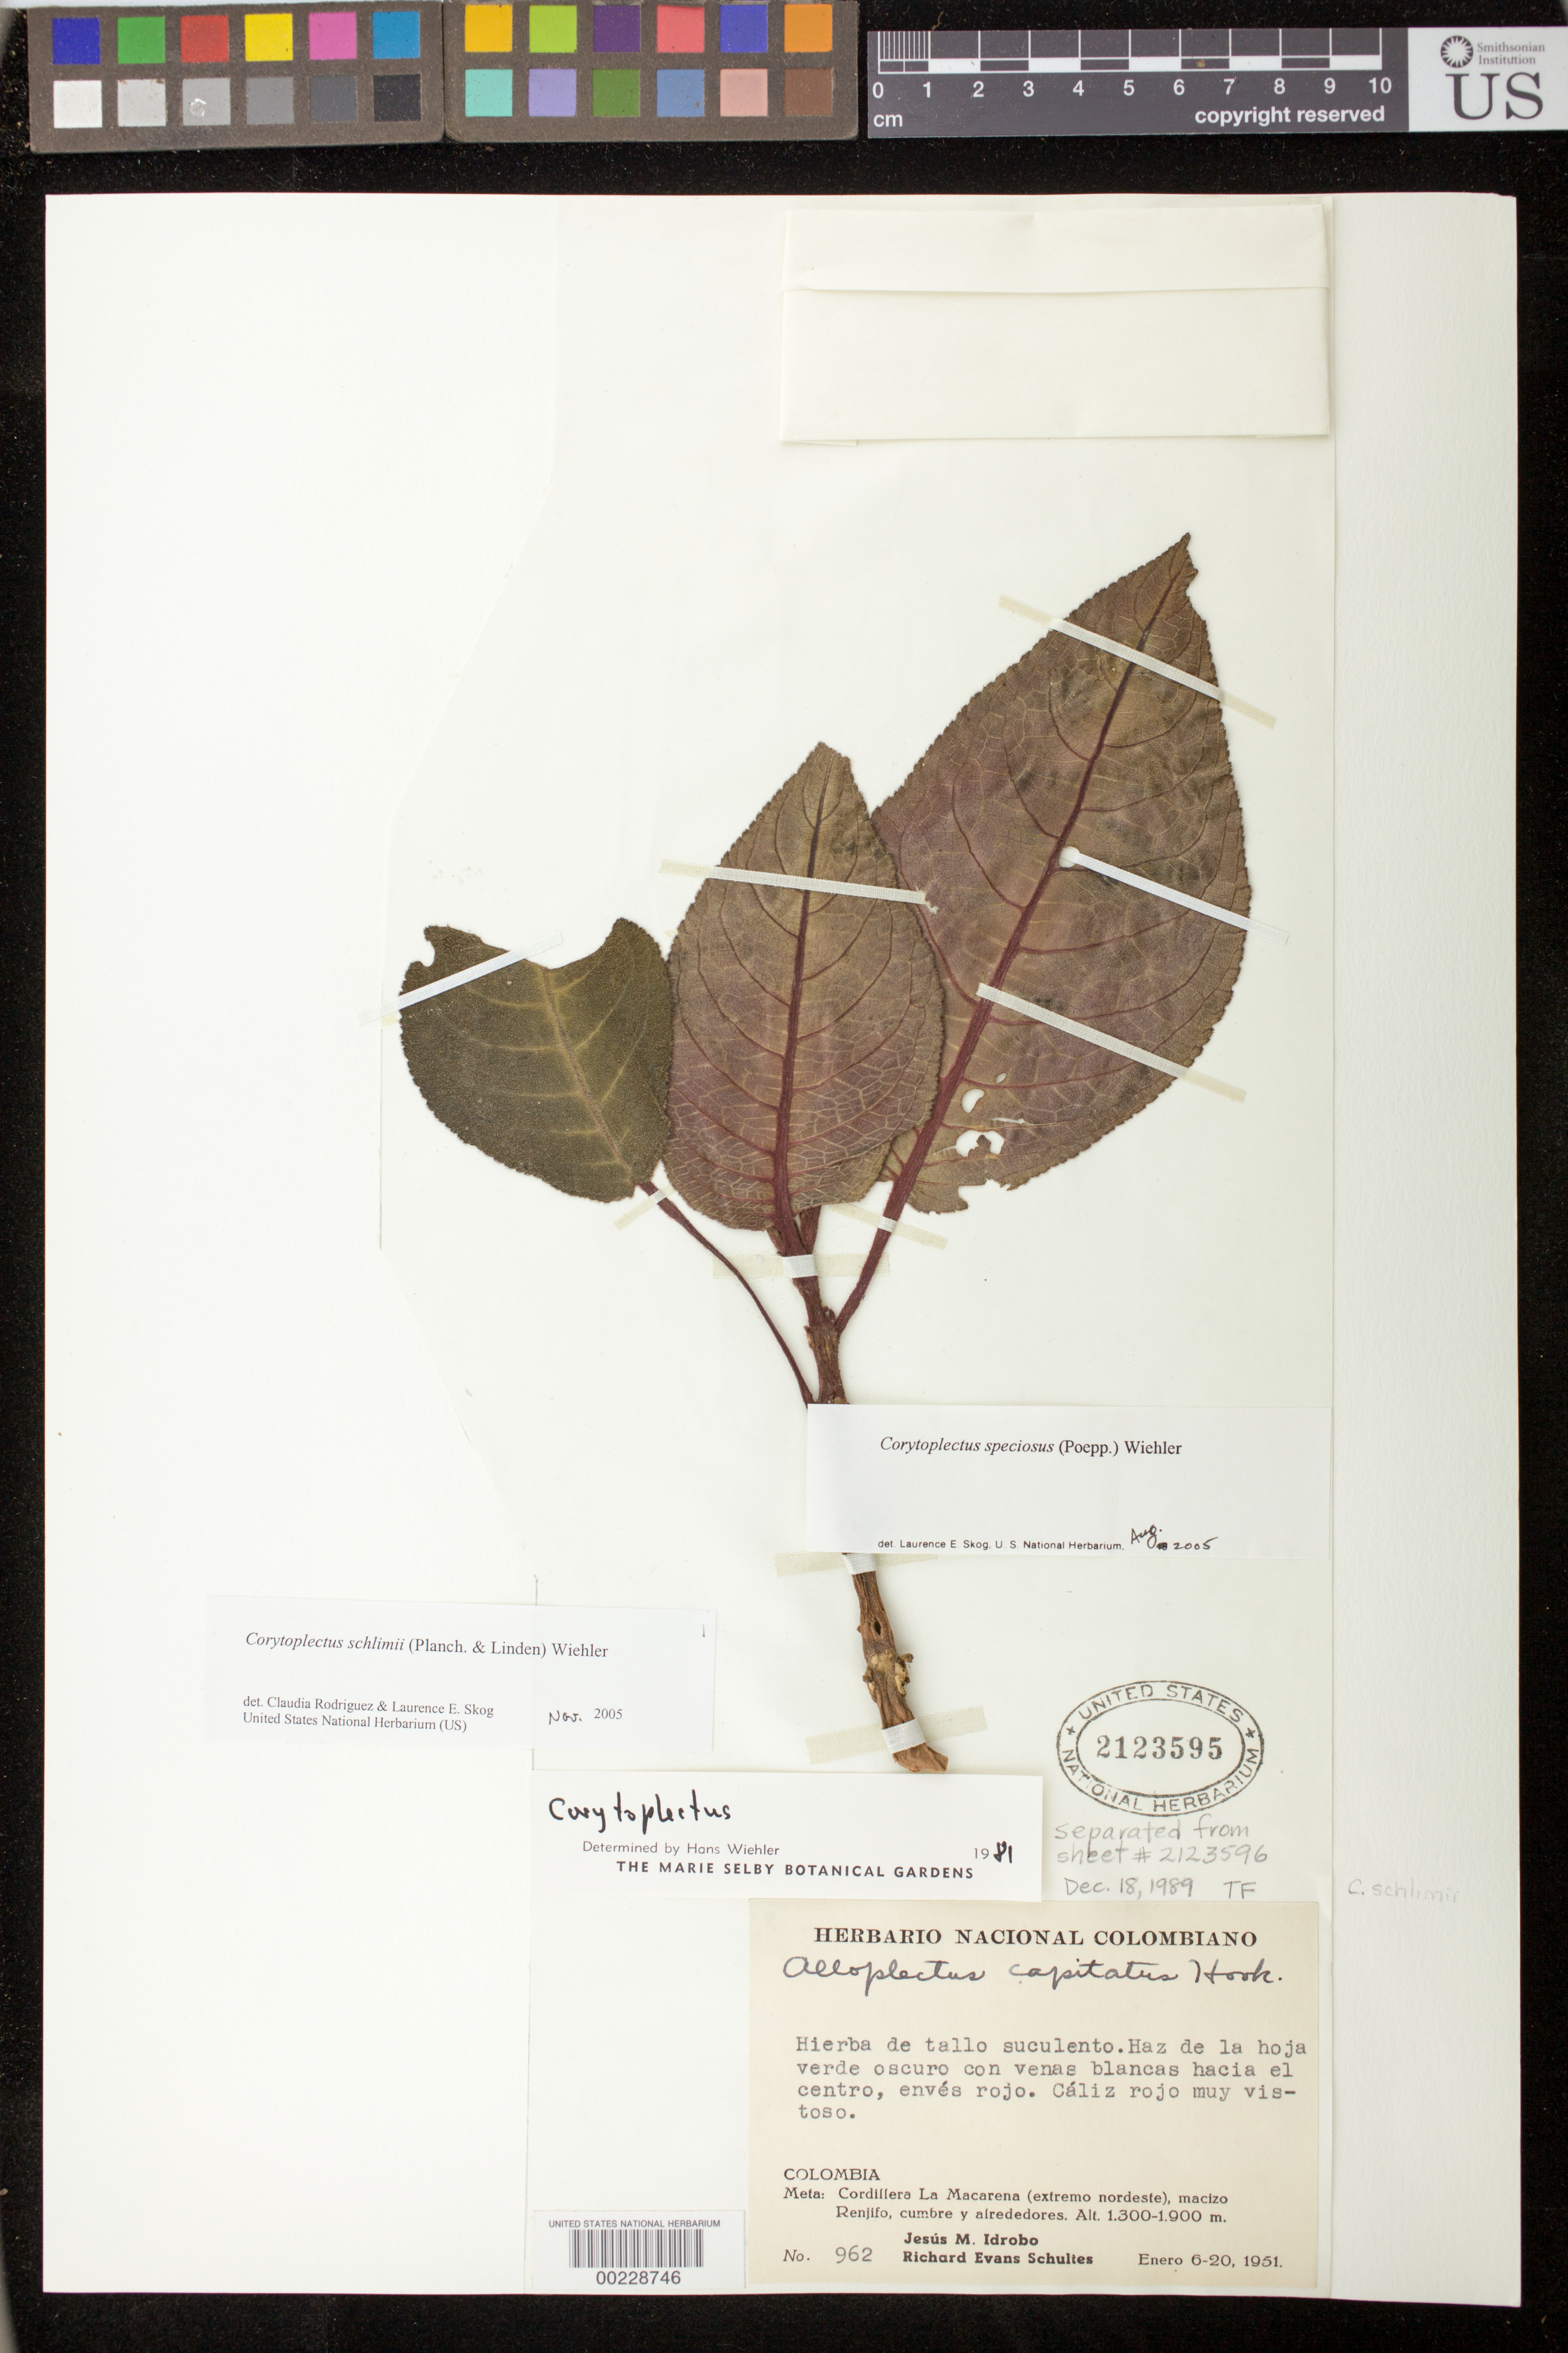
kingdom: Plantae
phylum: Tracheophyta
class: Magnoliopsida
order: Lamiales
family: Gesneriaceae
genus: Corytoplectus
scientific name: Corytoplectus schlimii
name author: (Planch. & Linden) Wiehler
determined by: Rodríguez-Flores, C. I.; Skog, L. E.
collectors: J. M. Idrobo & R. E. Schultes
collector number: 962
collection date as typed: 6-20 Jan 1951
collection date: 1951-01-06/1951-01-20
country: Colombia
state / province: Meta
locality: Cordillera la Macarena (extreme NE), Macizo Renjifo, summit and environs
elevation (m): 1300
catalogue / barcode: US 2123595